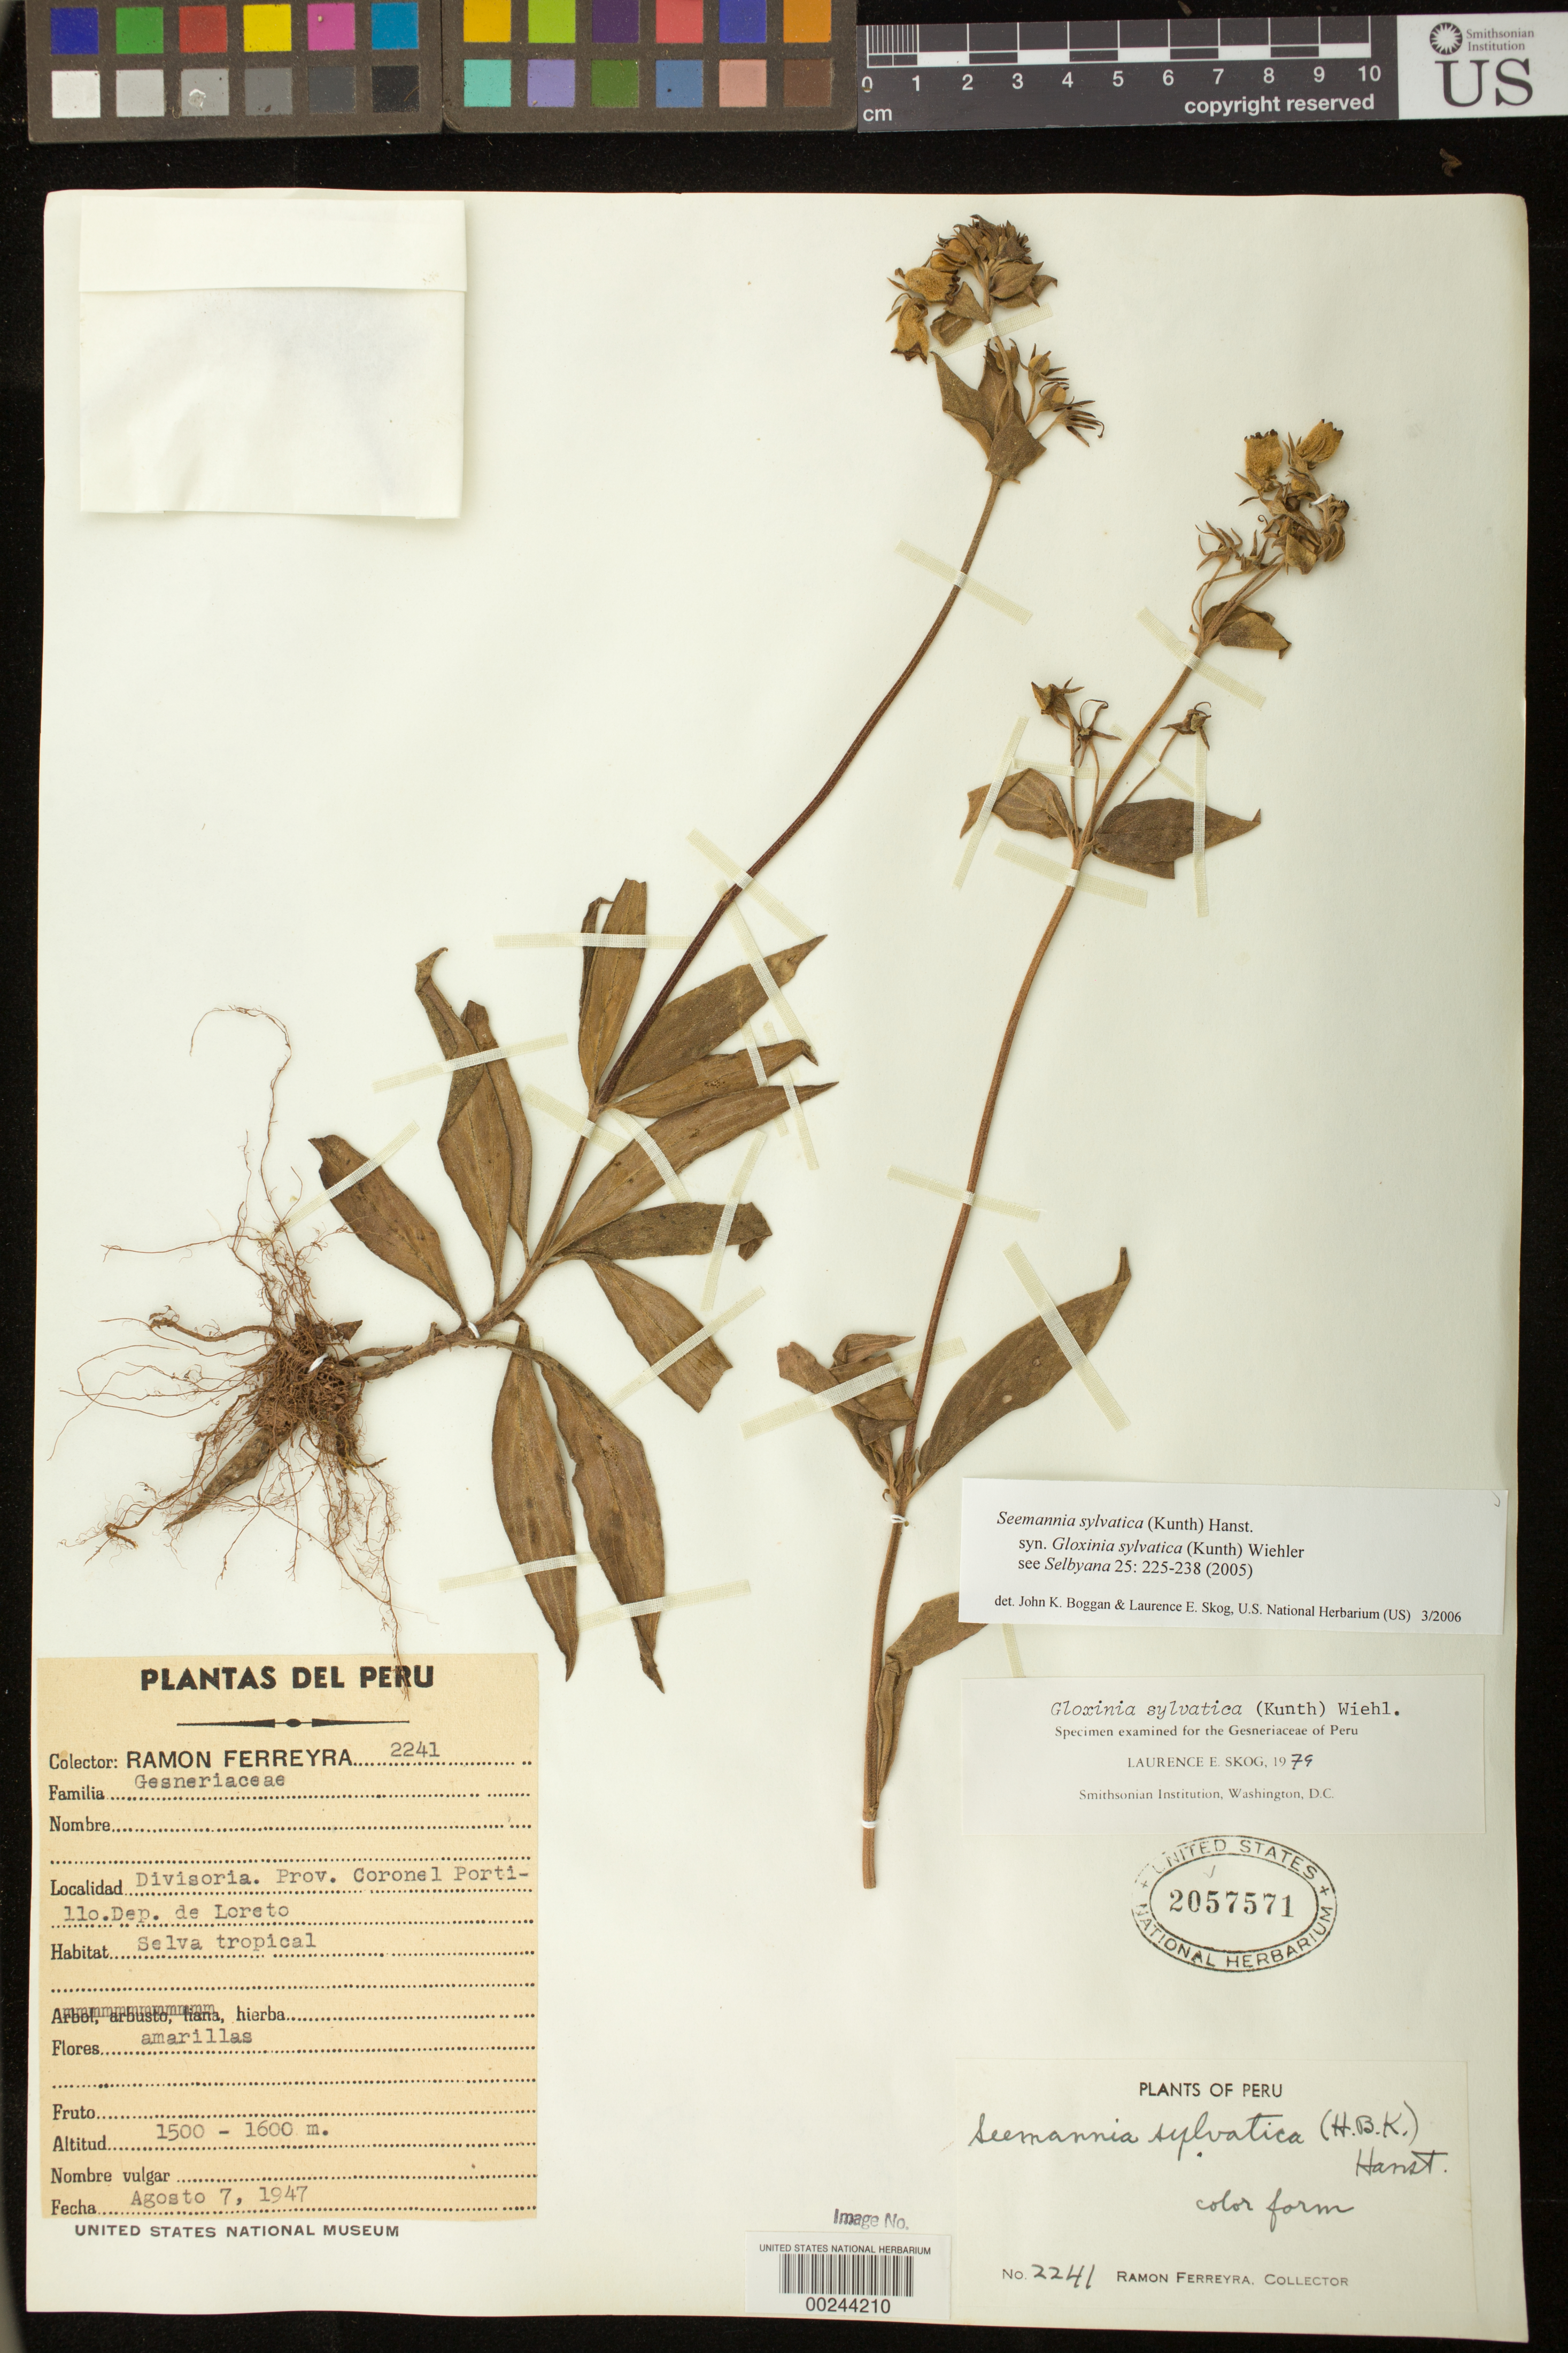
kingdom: Plantae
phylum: Tracheophyta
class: Magnoliopsida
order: Lamiales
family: Gesneriaceae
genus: Seemannia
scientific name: Seemannia sylvatica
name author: (Kunth) Hanst.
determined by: Boggan, J. K.; Skog, L. E.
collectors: R. A. Ferreyra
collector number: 2241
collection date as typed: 07 Aug 1947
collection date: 1947-08-07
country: Peru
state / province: Loreto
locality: Prov. Coronel Portillo; Divisoria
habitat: Selva tropical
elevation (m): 1500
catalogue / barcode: US 2057571